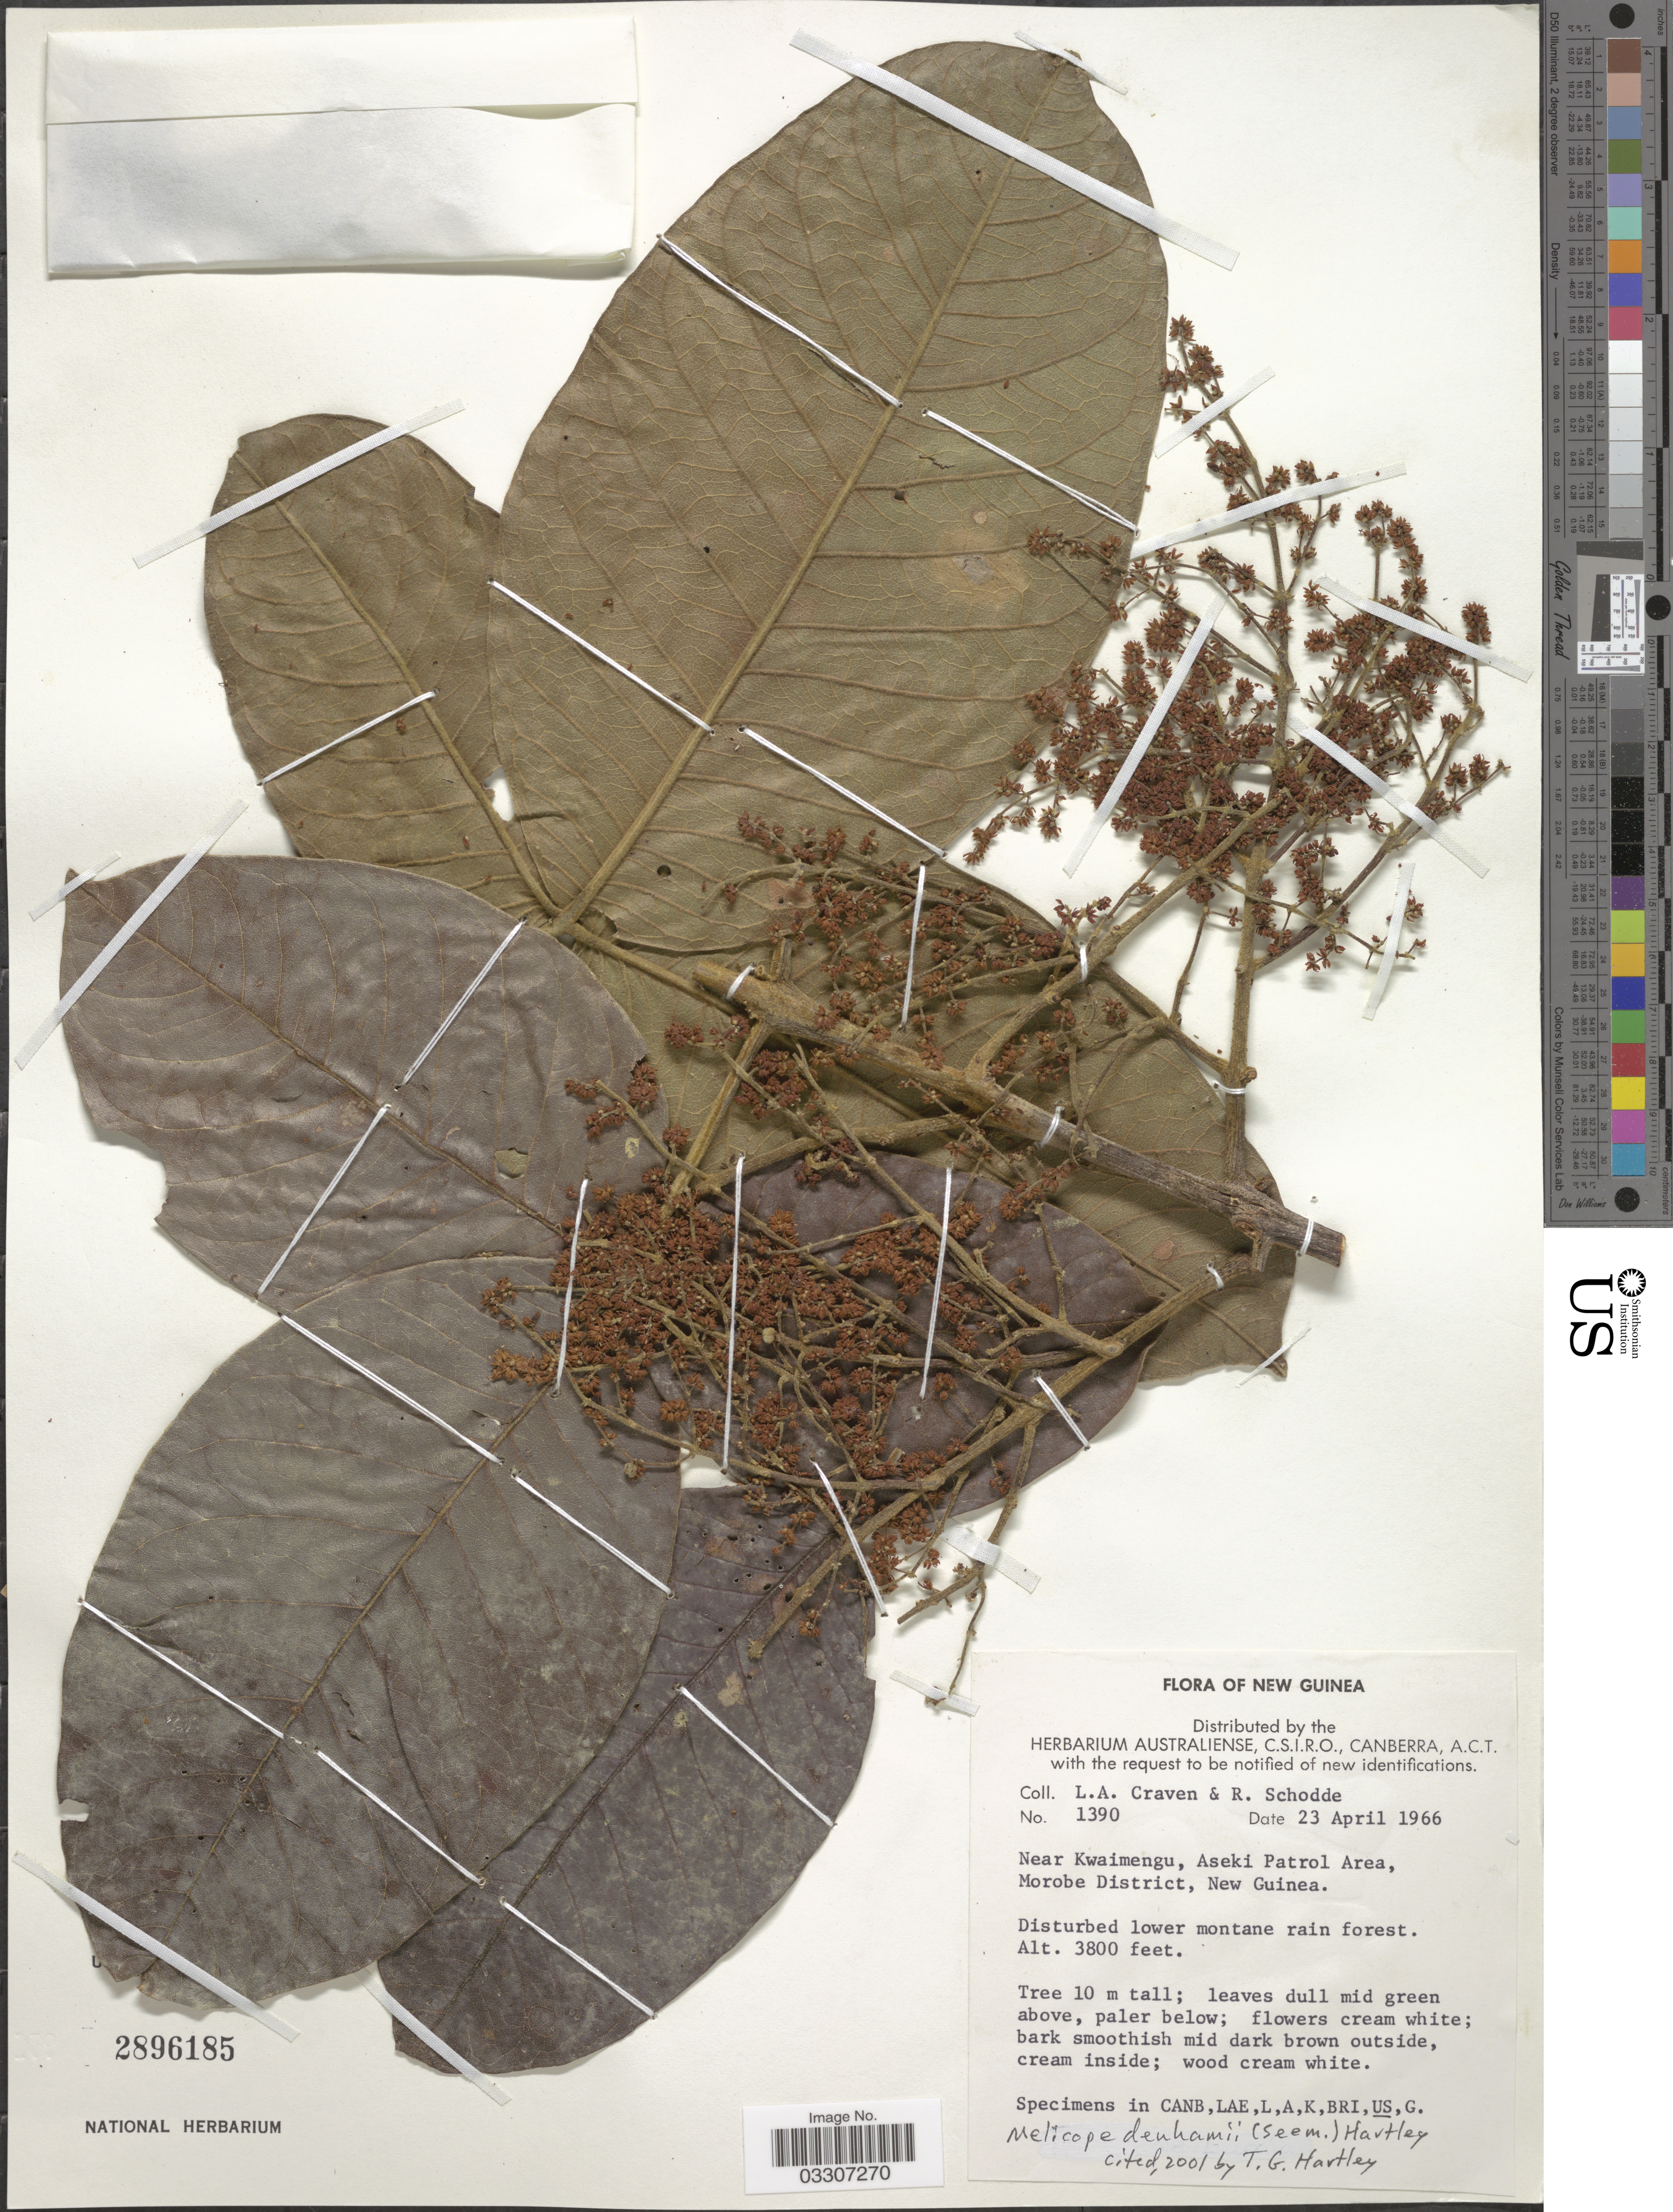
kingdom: Plantae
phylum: Tracheophyta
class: Magnoliopsida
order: Sapindales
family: Rutaceae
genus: Melicope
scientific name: Melicope denhamii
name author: (Seem.) T.G. Hartley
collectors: L. A. Craven & R. Schodde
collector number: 1390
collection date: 1966-04-23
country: Papua New Guinea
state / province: Morobe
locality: New Guinea. Near Kwaimengu, Aseki Patrol Area, Morobe District, New Guinea.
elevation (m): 1158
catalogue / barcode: US 2896185